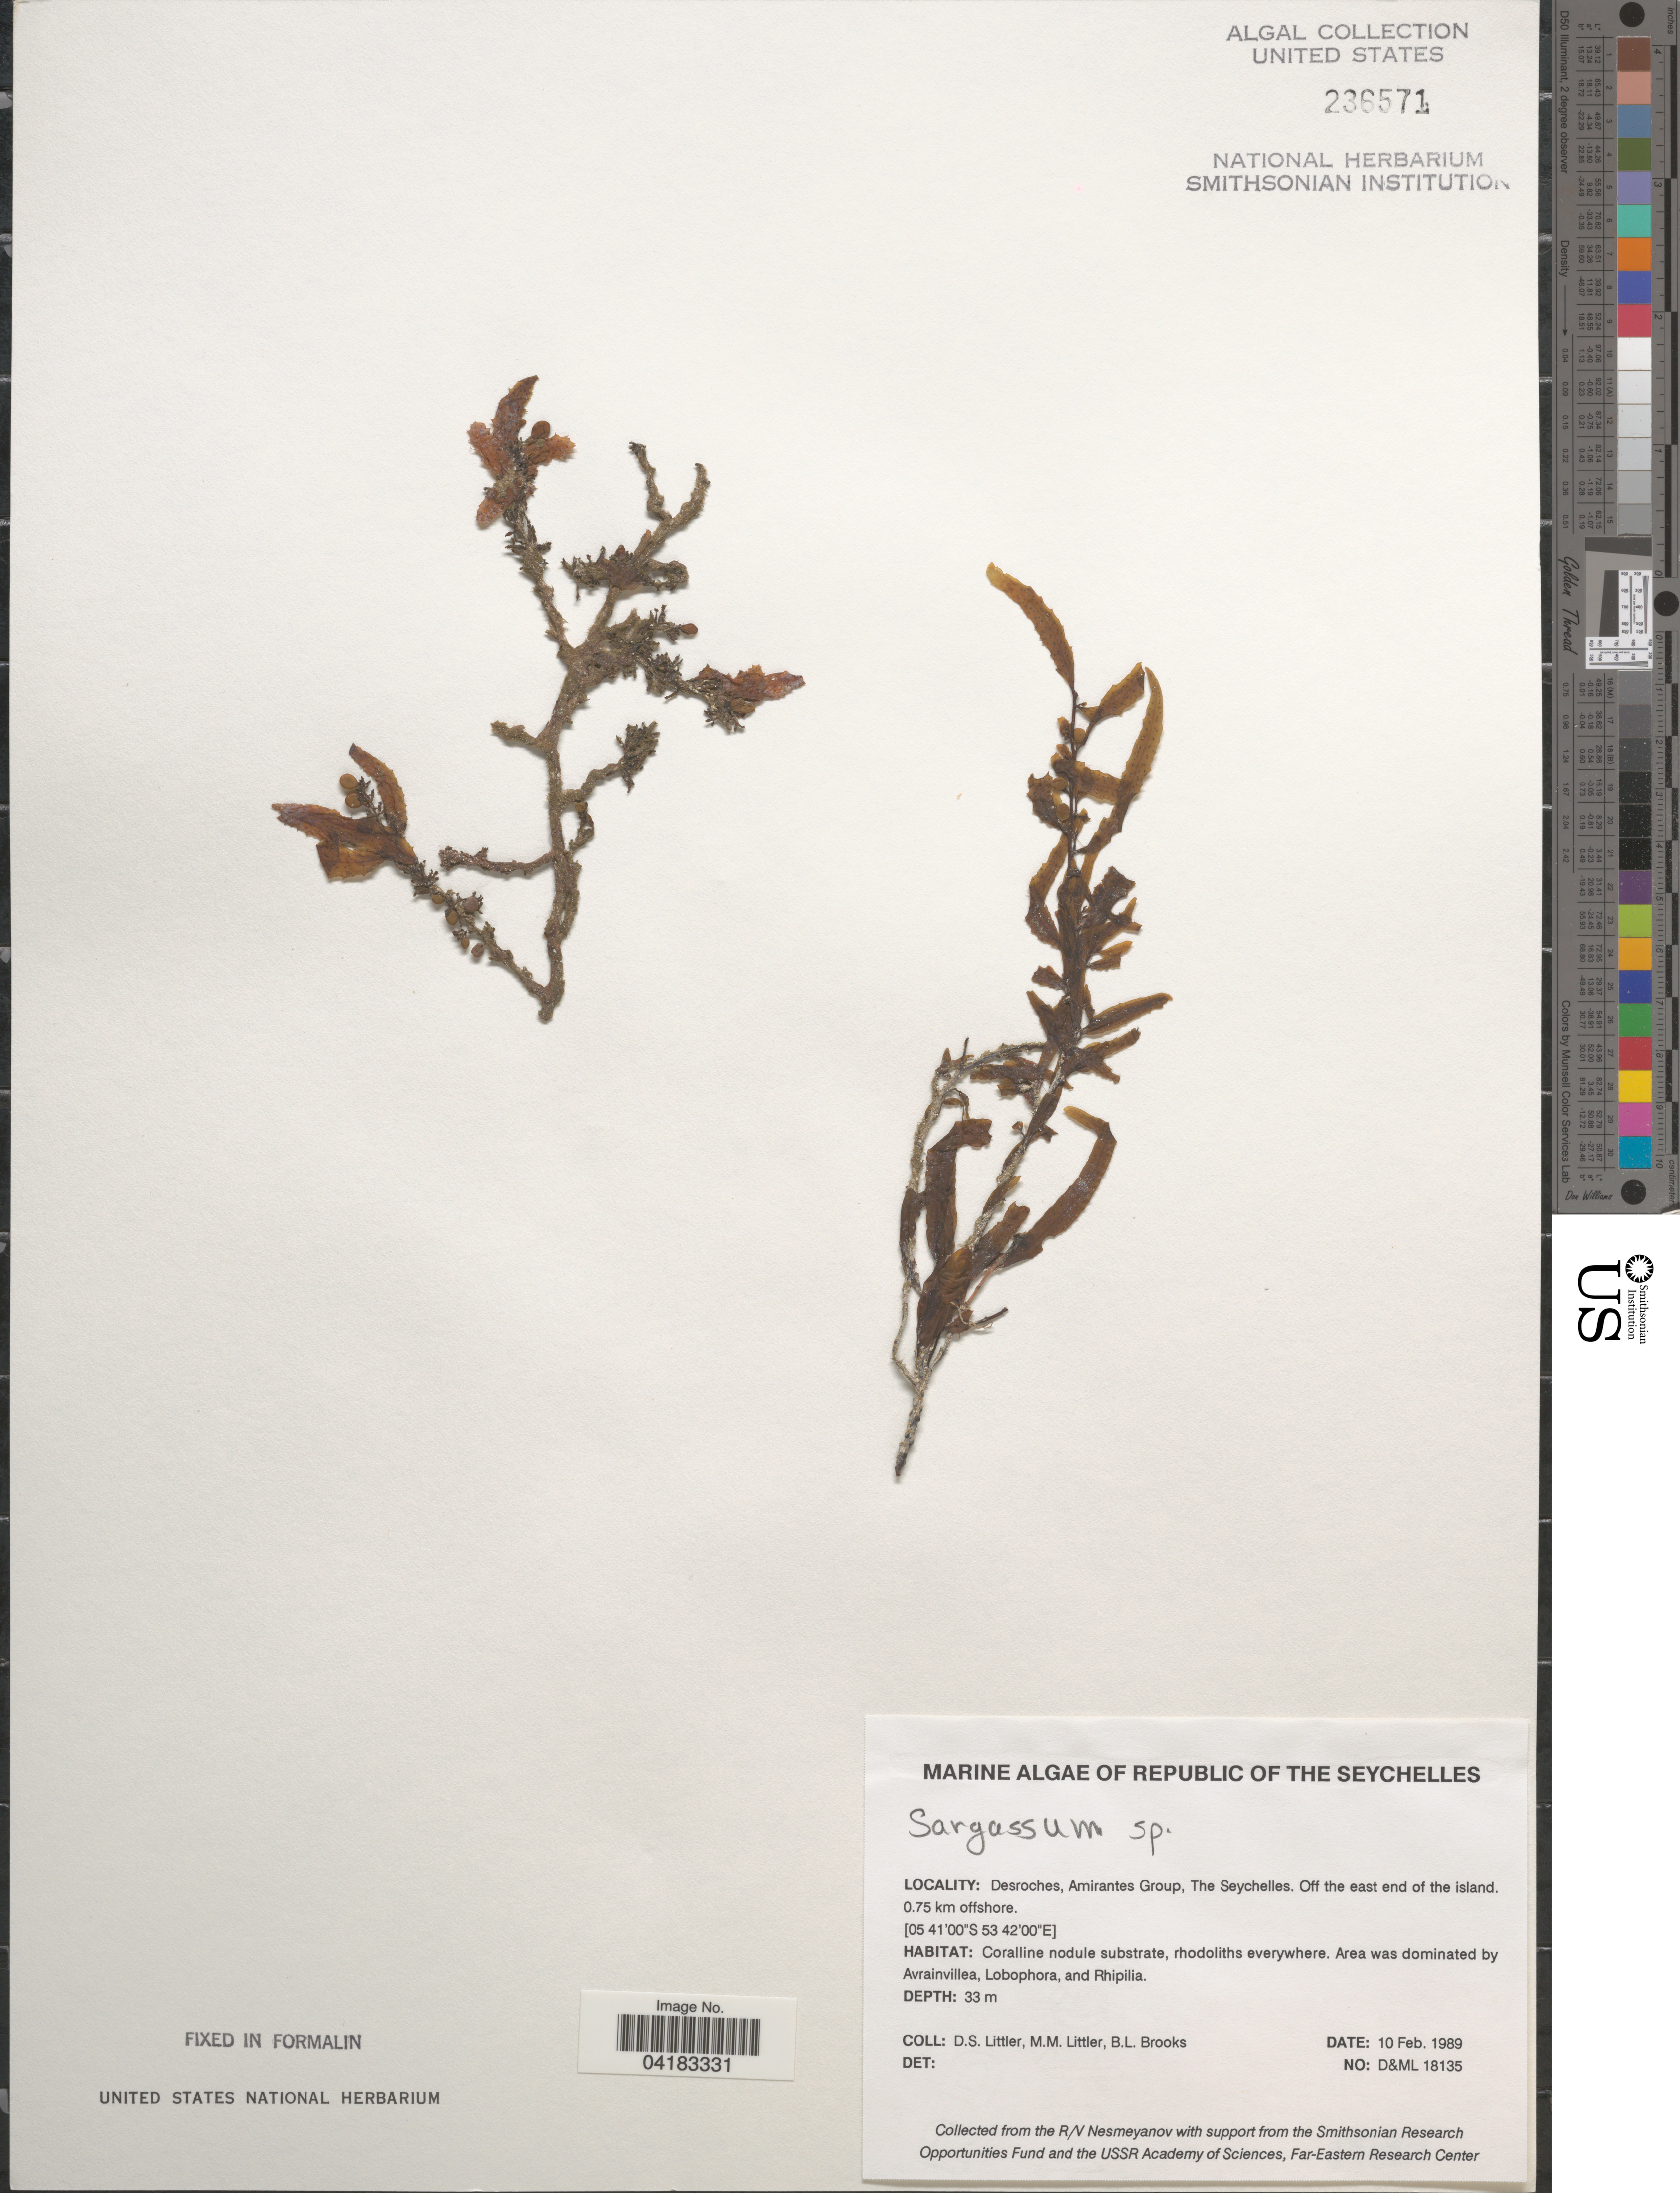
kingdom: Chromista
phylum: Ochrophyta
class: Phaeophyceae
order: Fucales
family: Sargassaceae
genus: Sargassum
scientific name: Sargassum sp.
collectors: D. S. Littler & B. Brooks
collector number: D&ML18135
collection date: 1989-02-10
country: Seychelles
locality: The Seychelles. Desroches, Amirantes Group, The Seychelles. Off the east end of the island. 0.75 km offshore.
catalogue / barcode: US 236571